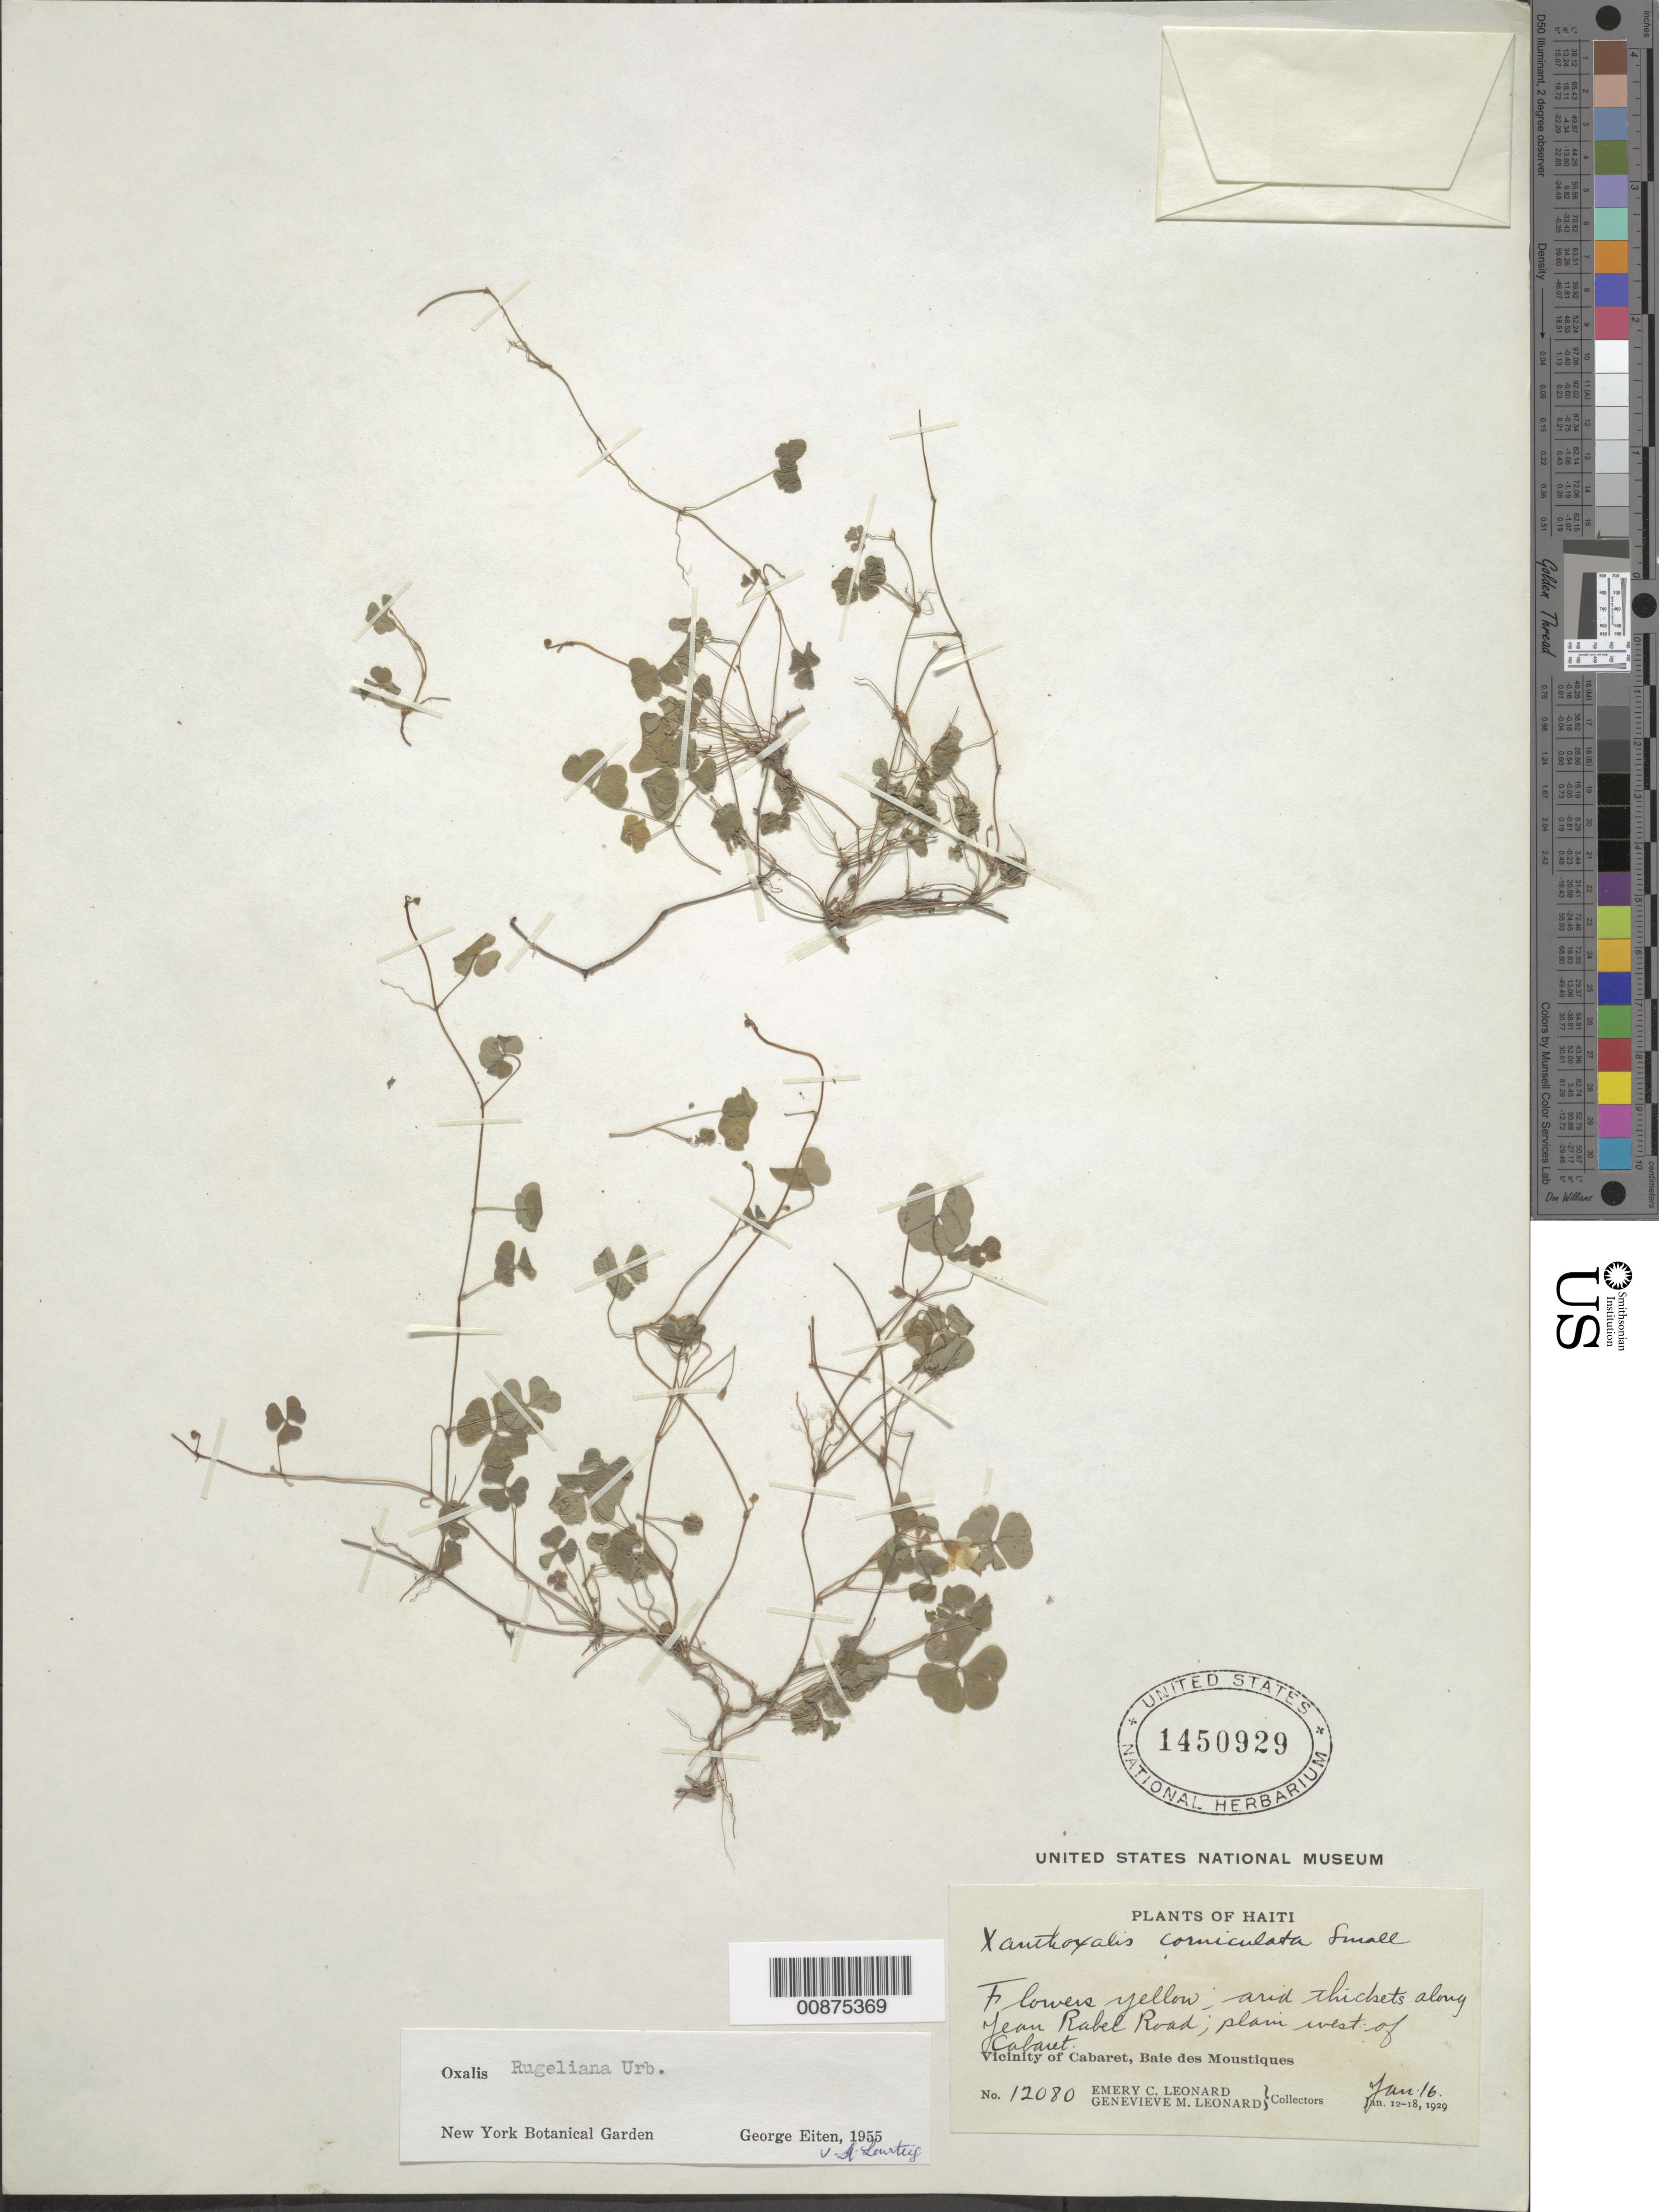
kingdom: Plantae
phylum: Tracheophyta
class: Magnoliopsida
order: Oxalidales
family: Oxalidaceae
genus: Oxalis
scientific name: Oxalis rugeliana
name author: Urb.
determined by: Lourteig, A.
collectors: E. C. Leonard & G. M. Leonard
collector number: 12080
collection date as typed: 16 Jan 1929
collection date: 1929-01-16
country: Haiti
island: Hispaniola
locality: Vicinity of Cabaret, Baie des Moustiques. Along Jean Rabel Road; plain west of Cabaret.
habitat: Arid thickets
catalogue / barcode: US 1450929